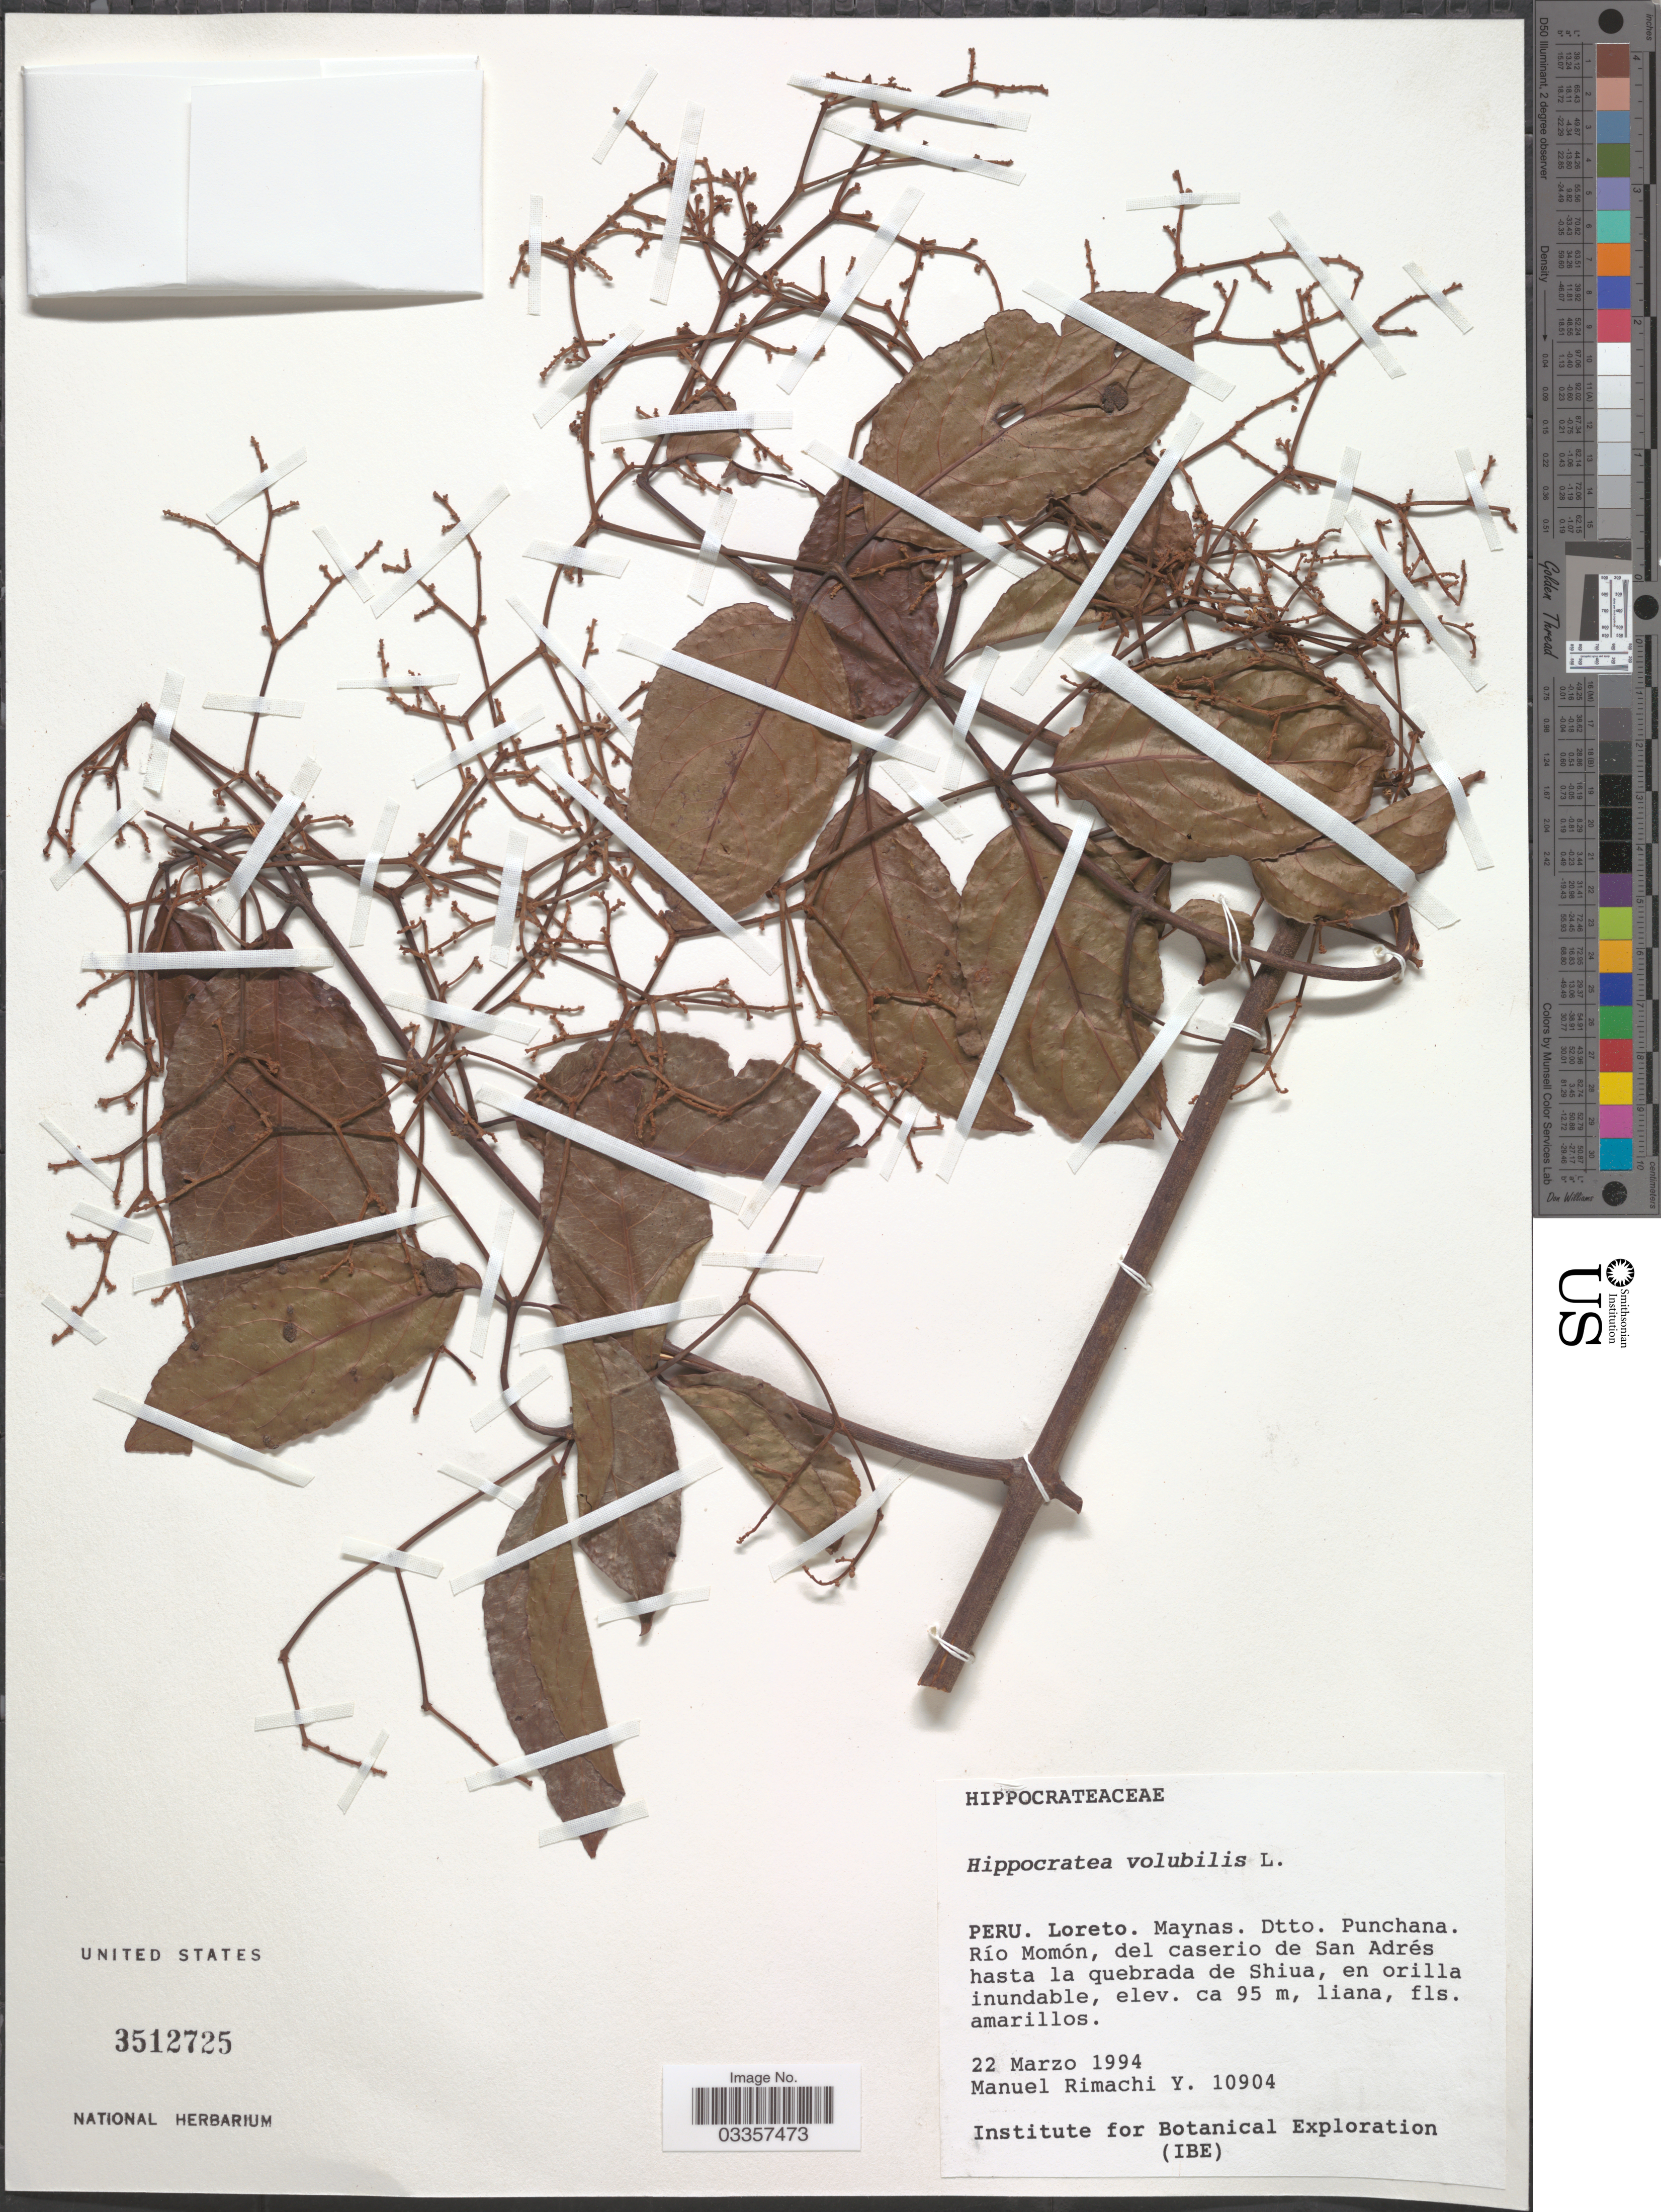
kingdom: Plantae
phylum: Tracheophyta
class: Magnoliopsida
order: Celastrales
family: Celastraceae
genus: Hippocratea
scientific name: Hippocratea volubilis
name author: L.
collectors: M. Rimachi Y.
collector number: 10904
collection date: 1994-03-22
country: Peru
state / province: Loreto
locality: Maynas. Dtto. Punchana. Río Momón, del caserio de San Andrés hasta la quebrada de Shiua.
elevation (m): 95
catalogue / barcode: US 3512725